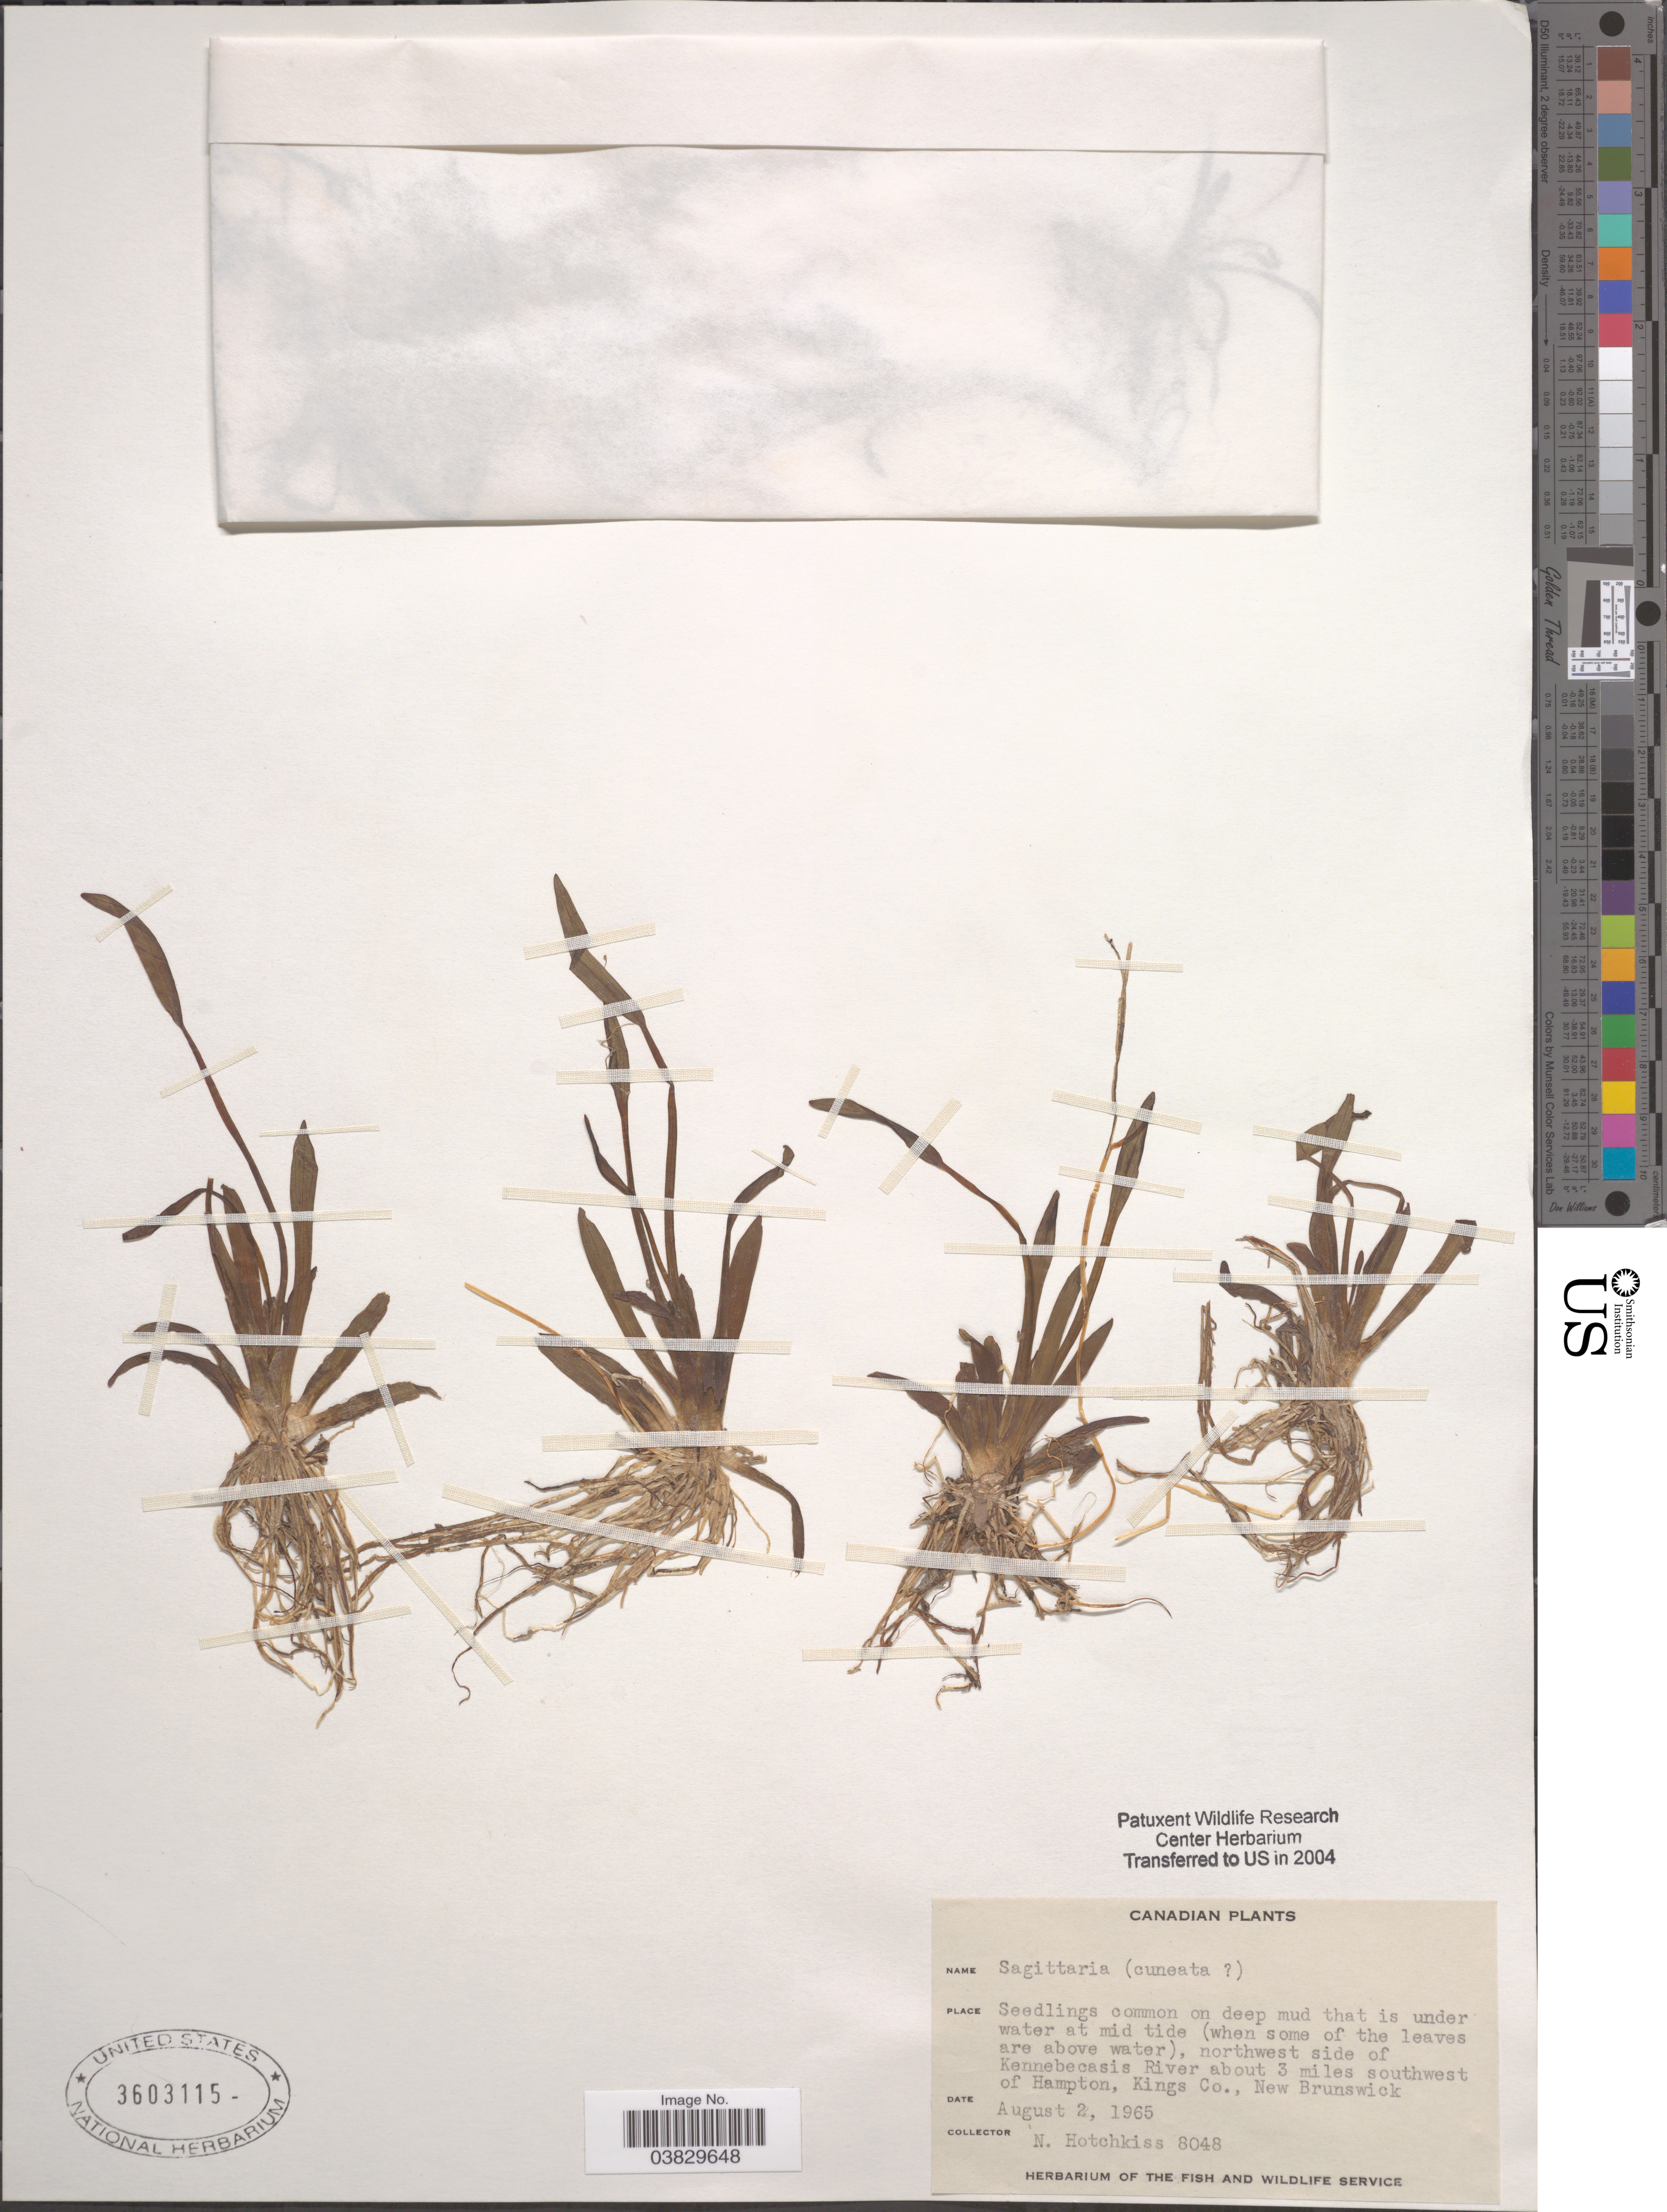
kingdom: Plantae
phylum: Tracheophyta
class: Liliopsida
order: Alismatales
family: Alismataceae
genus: Sagittaria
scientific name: Sagittaria cuneata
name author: E. Sheld.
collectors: N. Hotchkiss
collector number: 8048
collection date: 1965-08-02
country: Canada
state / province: New Brunswick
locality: Northwest side of Kennebecasis River about 3 miles southwest of Hampton, Kings Co.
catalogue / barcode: US 3603115